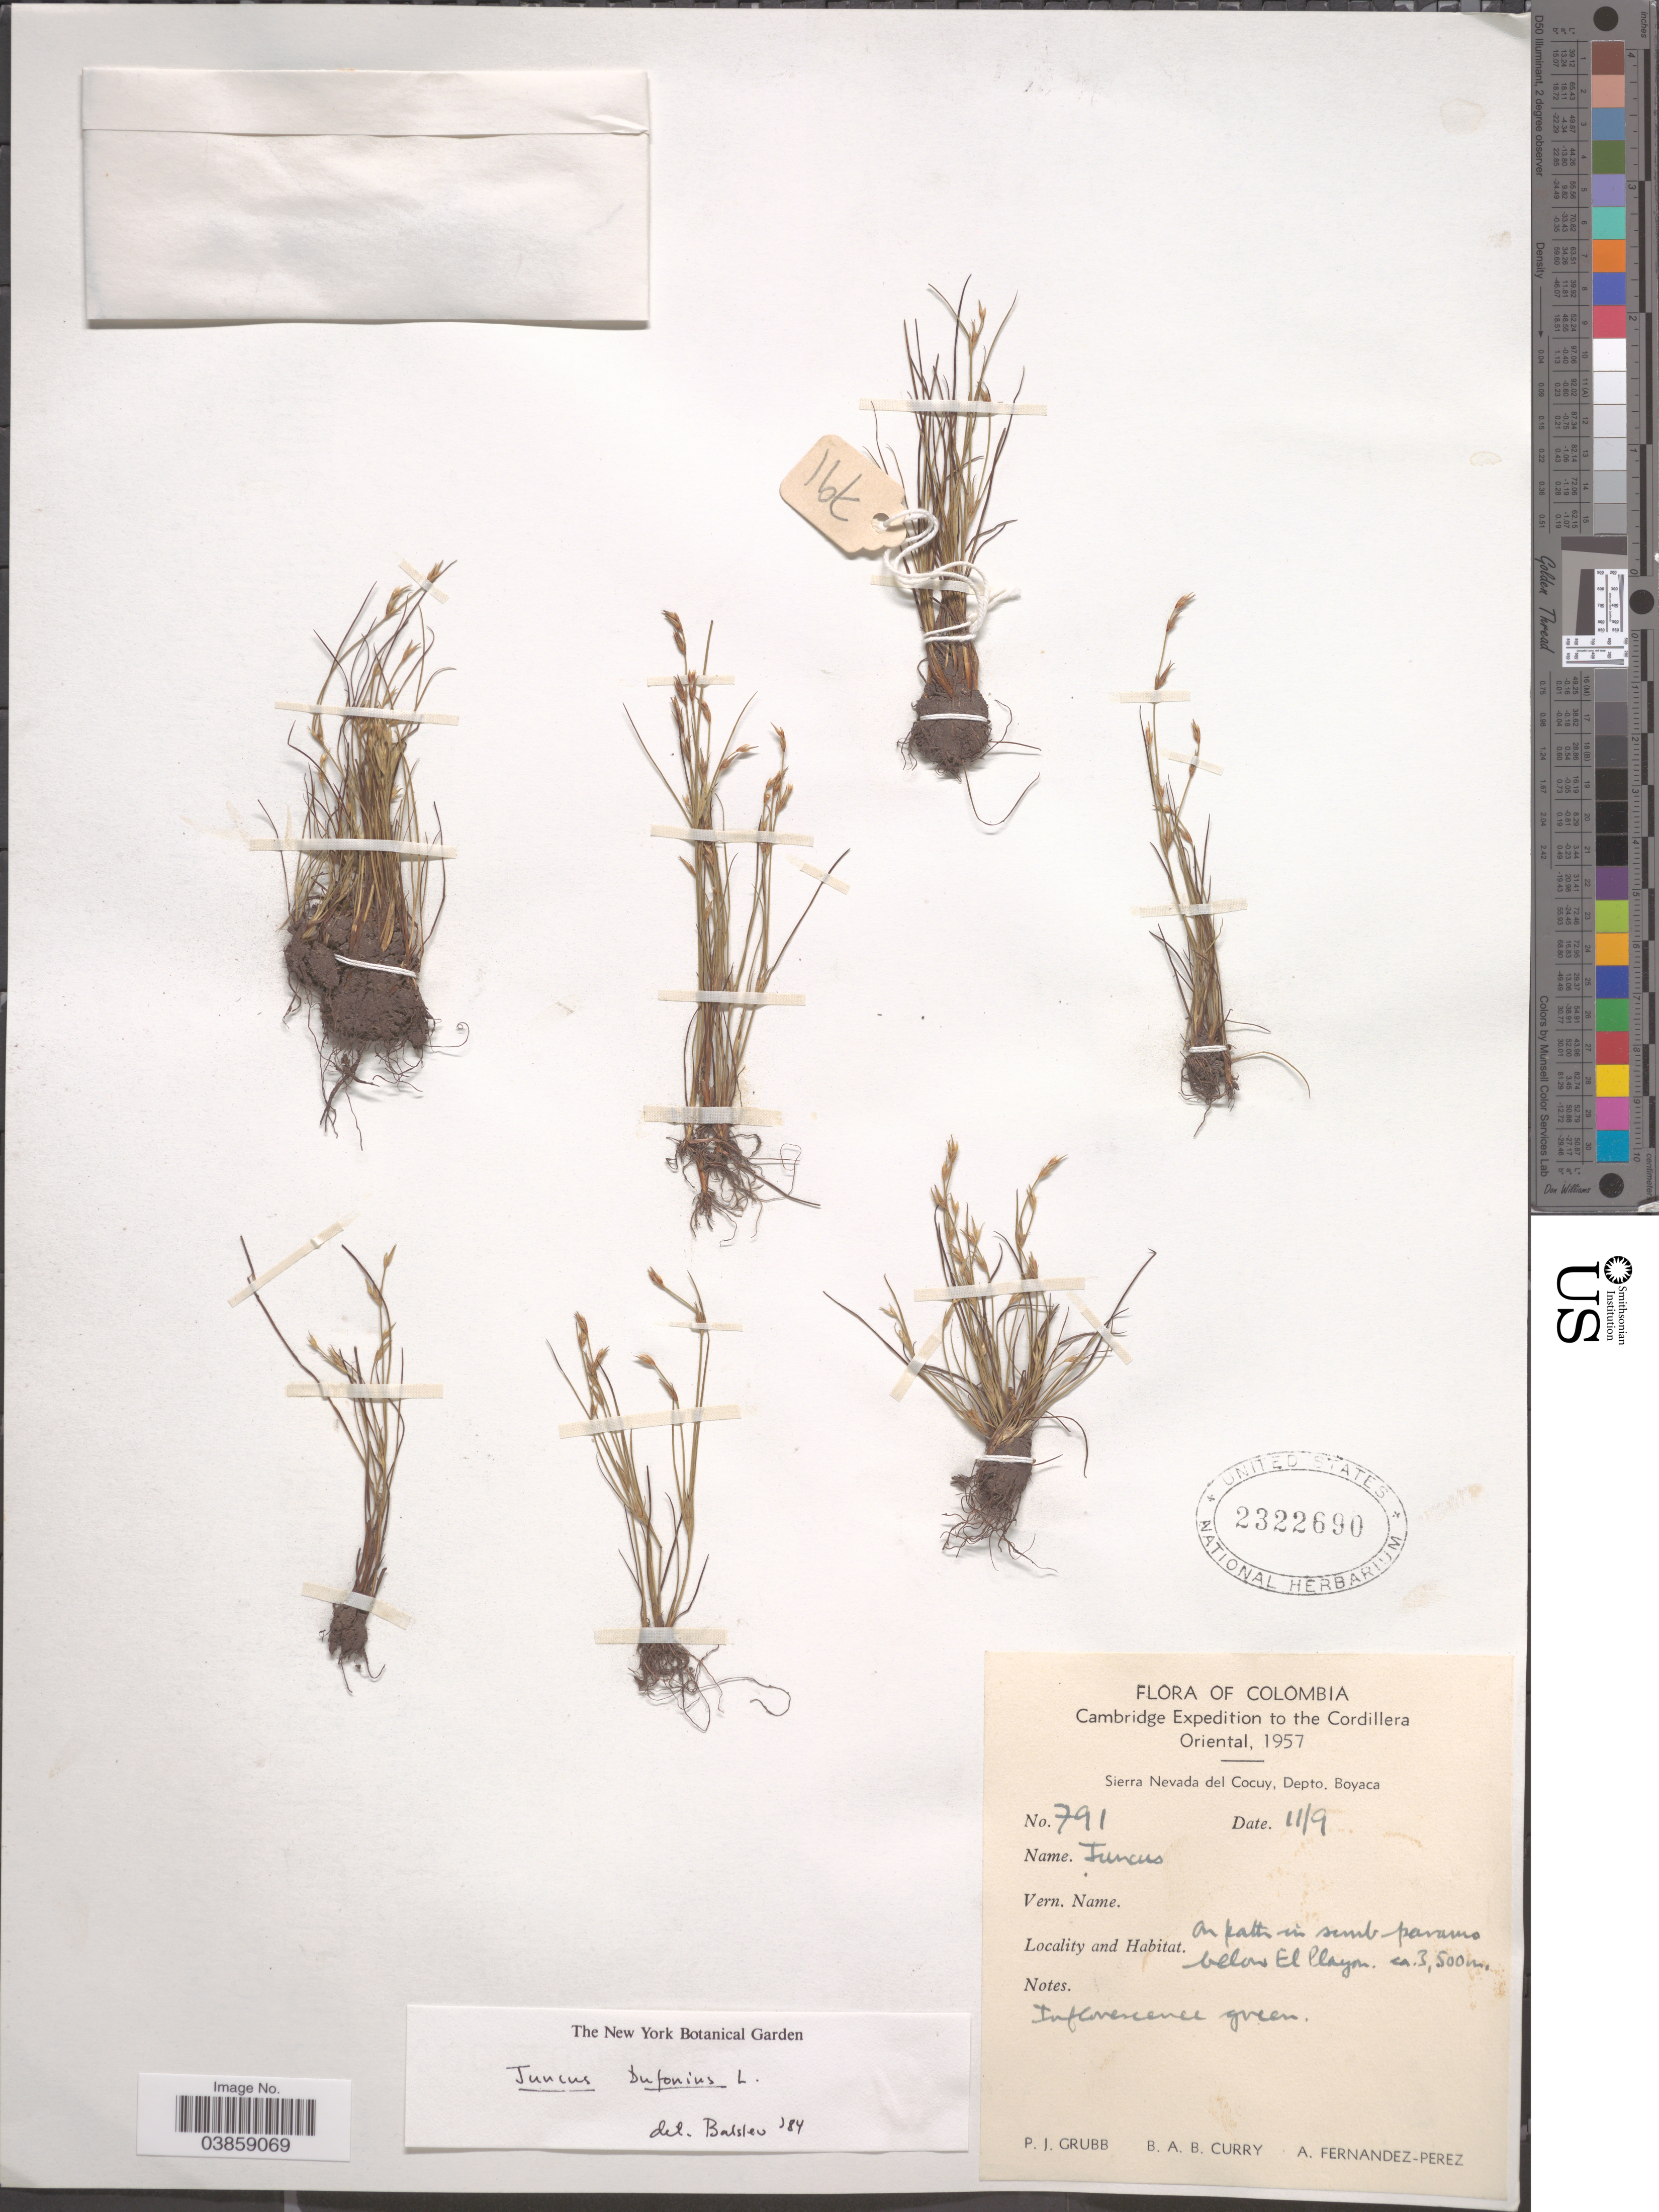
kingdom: Plantae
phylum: Tracheophyta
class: Liliopsida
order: Poales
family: Juncaceae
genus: Juncus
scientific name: Juncus bufonius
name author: L.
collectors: P. J. Grubb, B. A. B. Curry & A. Fernández-Pérez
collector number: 791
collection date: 1957-09-11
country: Colombia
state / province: Boyacá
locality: The Cordillera Oriental. Sierra Nevada del Cocuy, Depto. Boyaca. Below El Playa.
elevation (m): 3500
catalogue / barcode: US 2322690